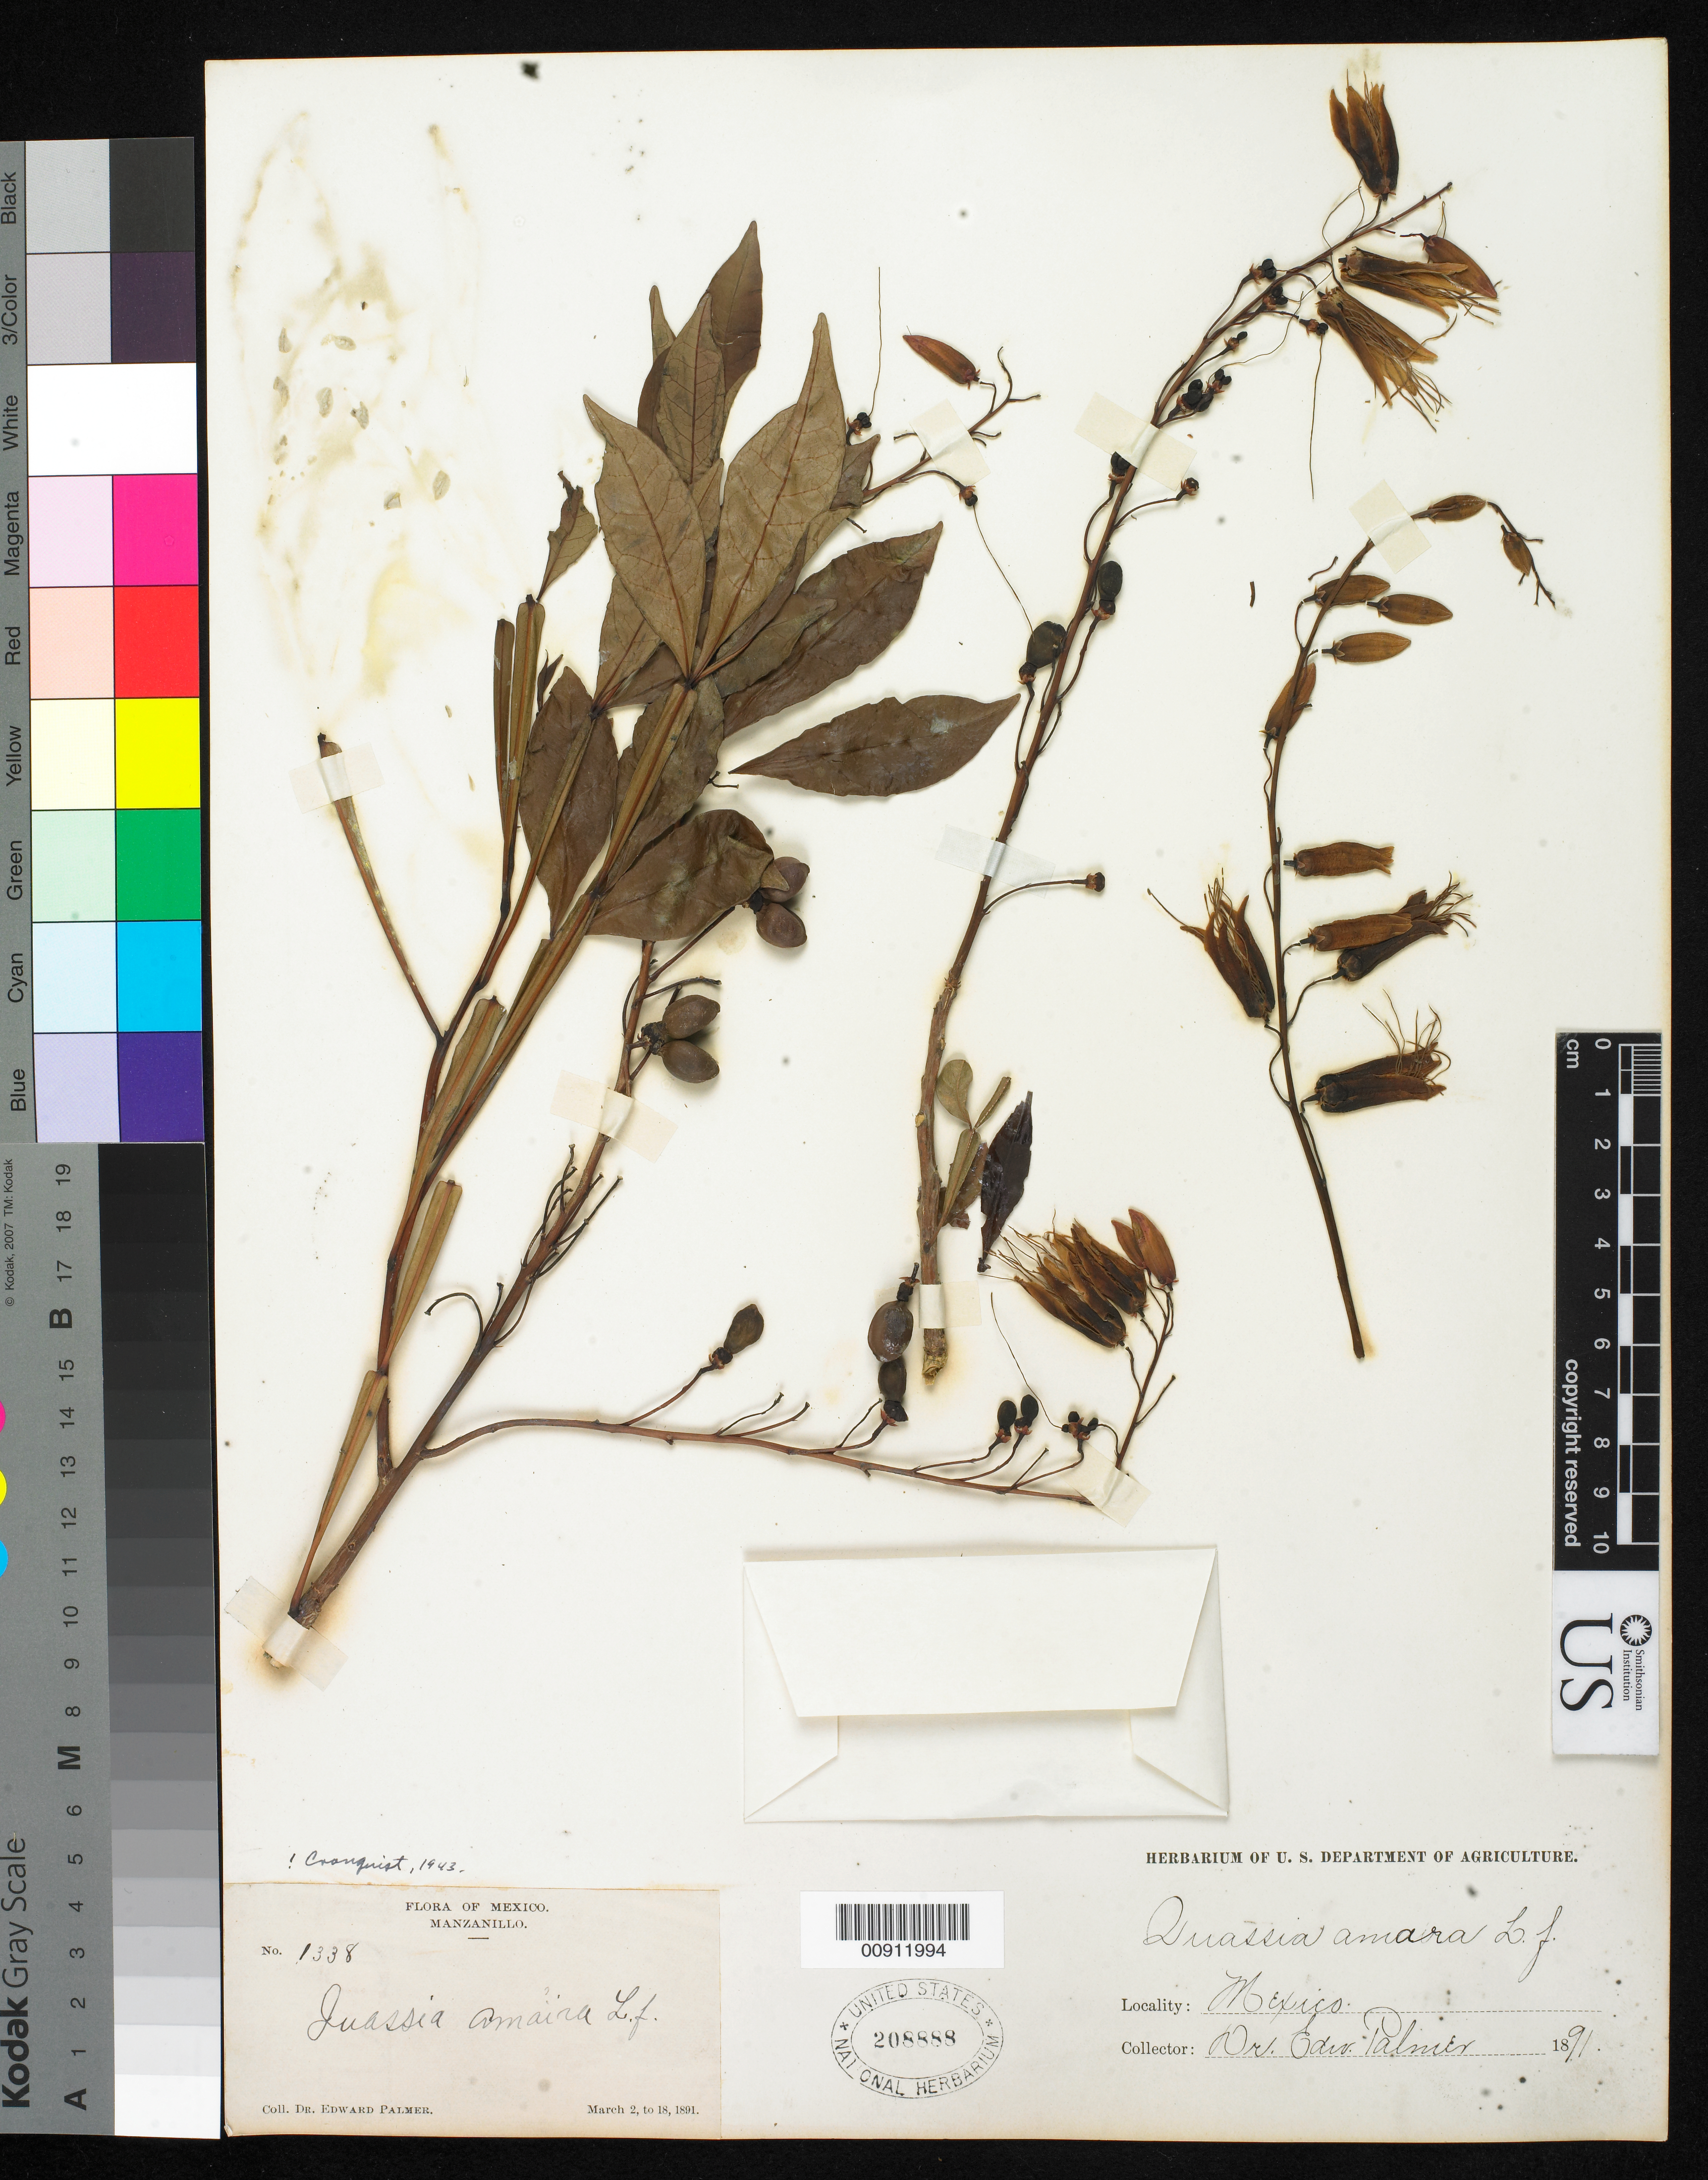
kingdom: Plantae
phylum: Tracheophyta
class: Magnoliopsida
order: Sapindales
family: Simaroubaceae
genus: Quassia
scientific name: Quassia amara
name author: L.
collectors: E. Palmer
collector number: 1338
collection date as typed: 02 Mar 1891 to 18 Mar 1891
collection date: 1891-03-02/1891-03-18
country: Mexico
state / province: Colima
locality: Manzanillo, Colima.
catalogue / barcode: US 208888